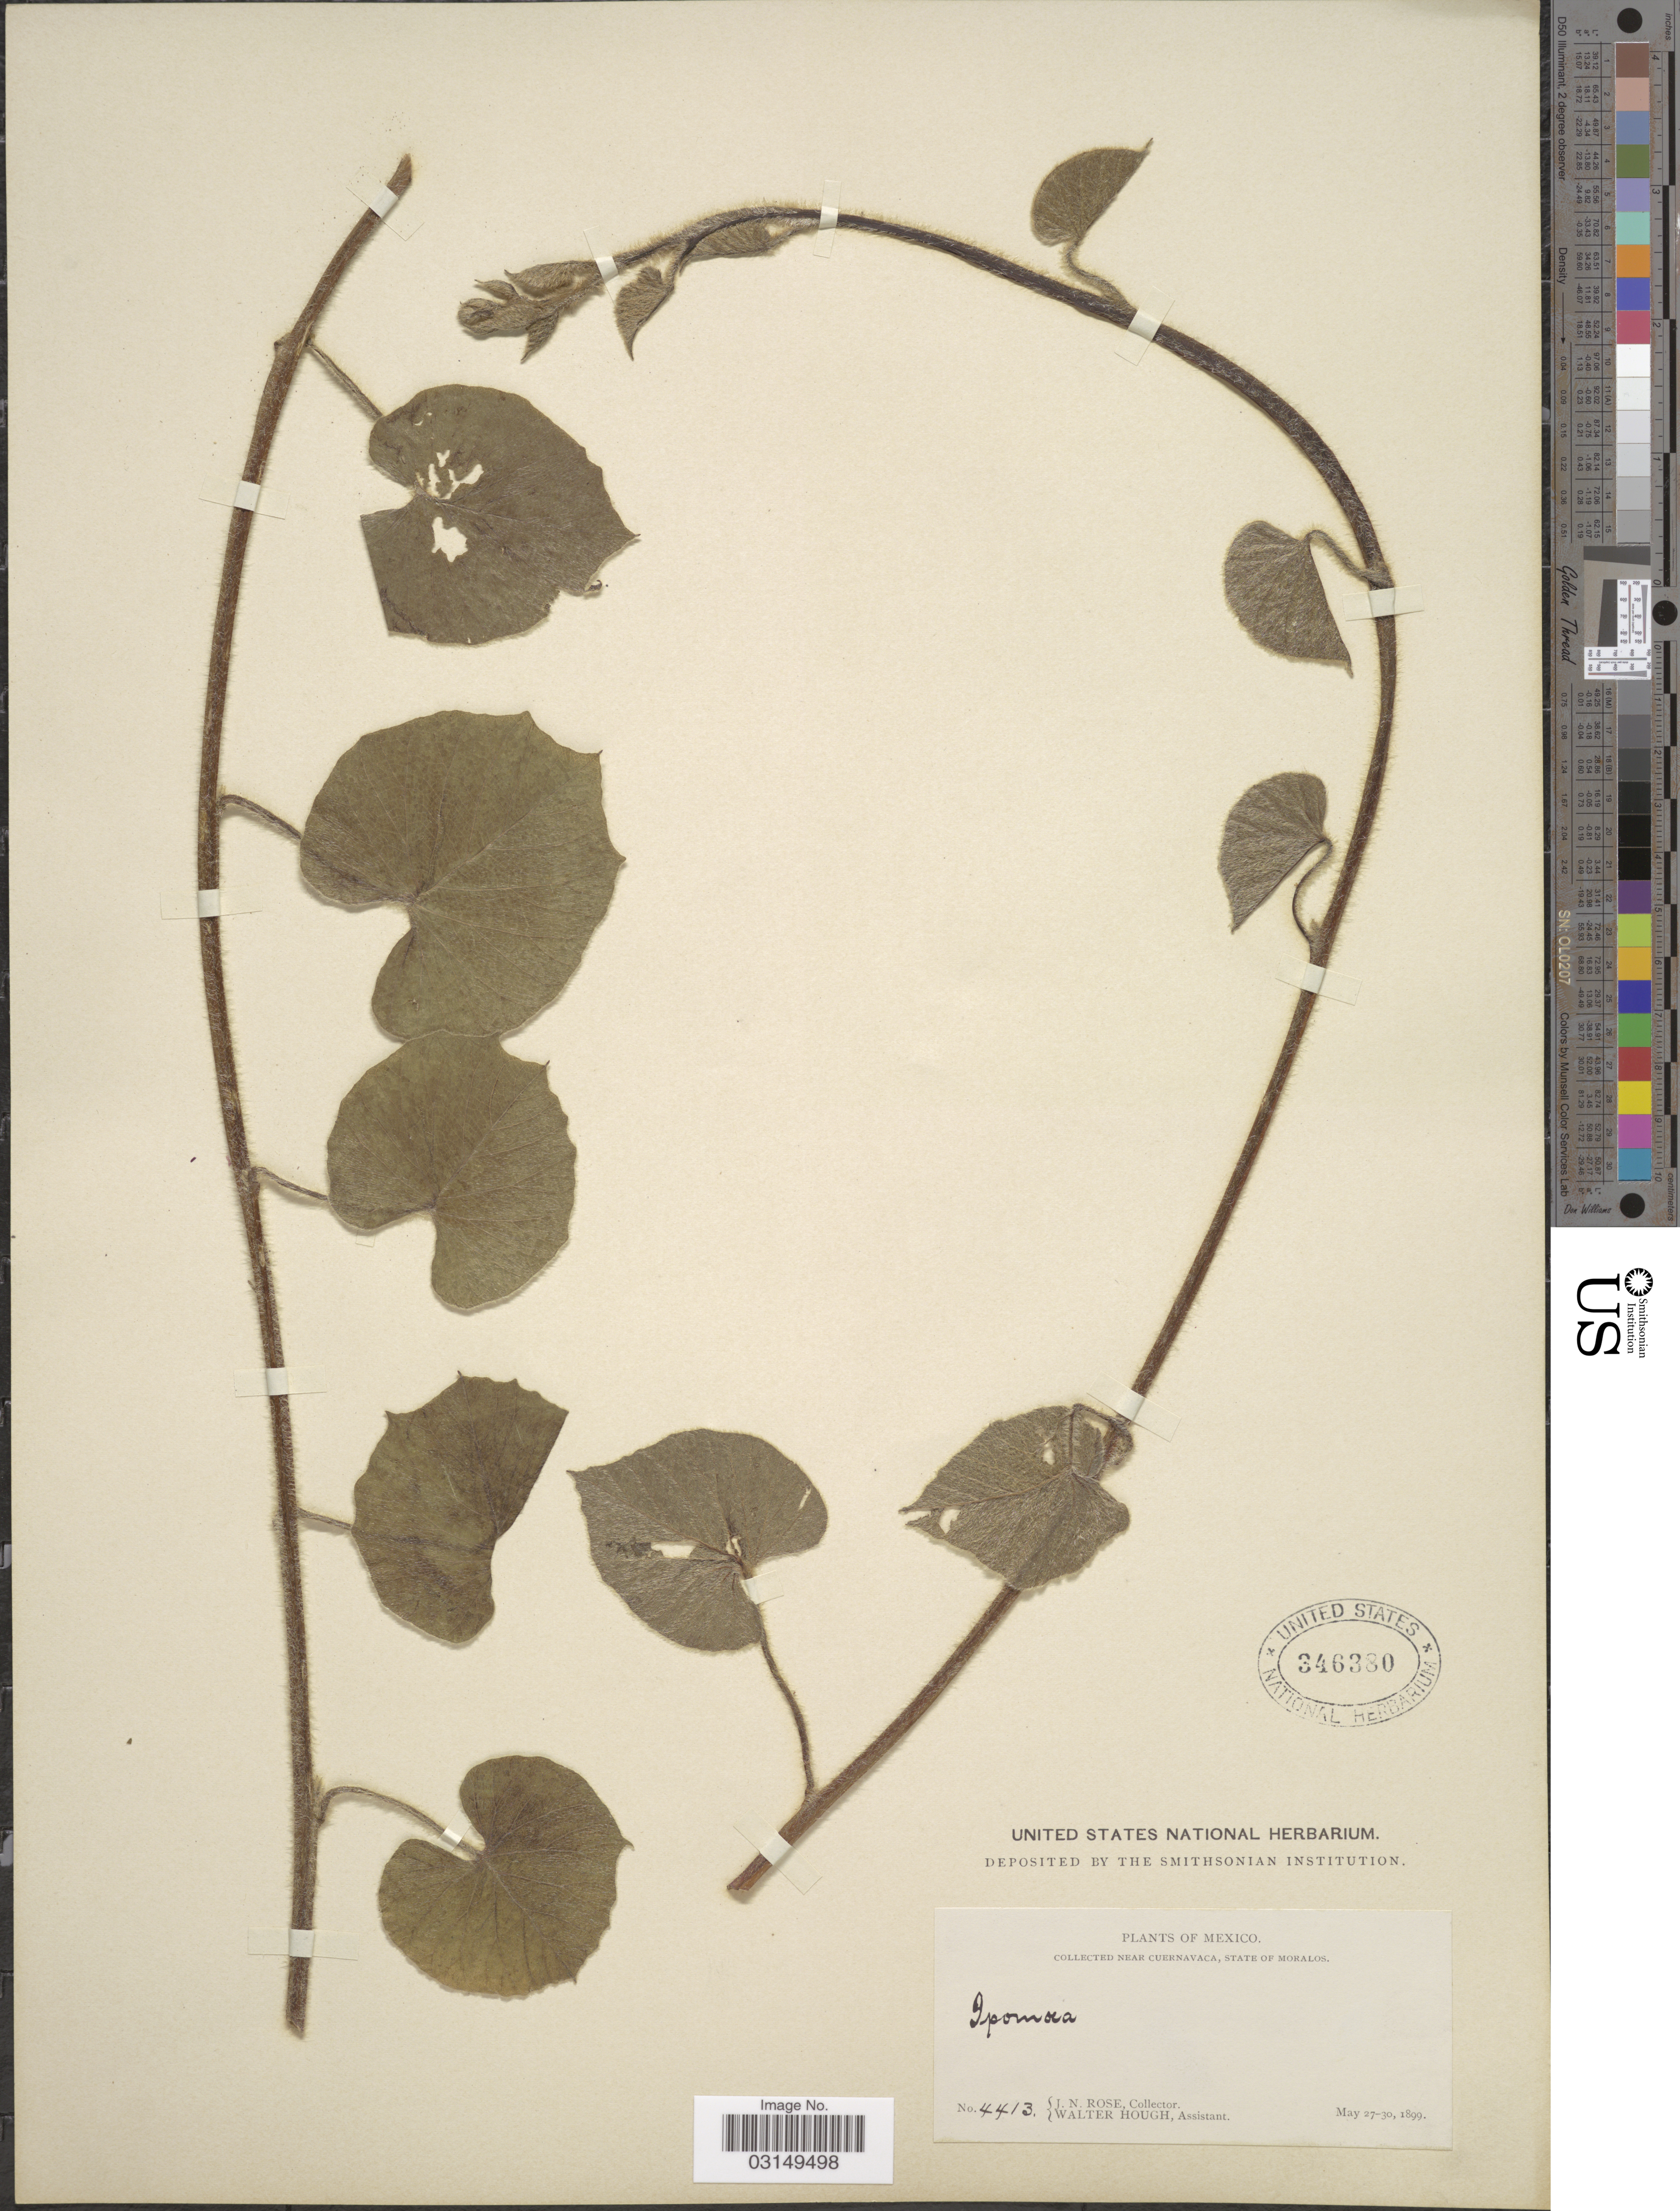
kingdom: Plantae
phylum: Tracheophyta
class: Magnoliopsida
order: Solanales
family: Convolvulaceae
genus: Ipomoea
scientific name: Ipomoea ampullacea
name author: Fernald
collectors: J. N. Rose & W. Hough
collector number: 4413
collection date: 1899-05-27/1899-05-30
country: Mexico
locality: Near Cuernavaca, State of Moralos.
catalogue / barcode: US 346380